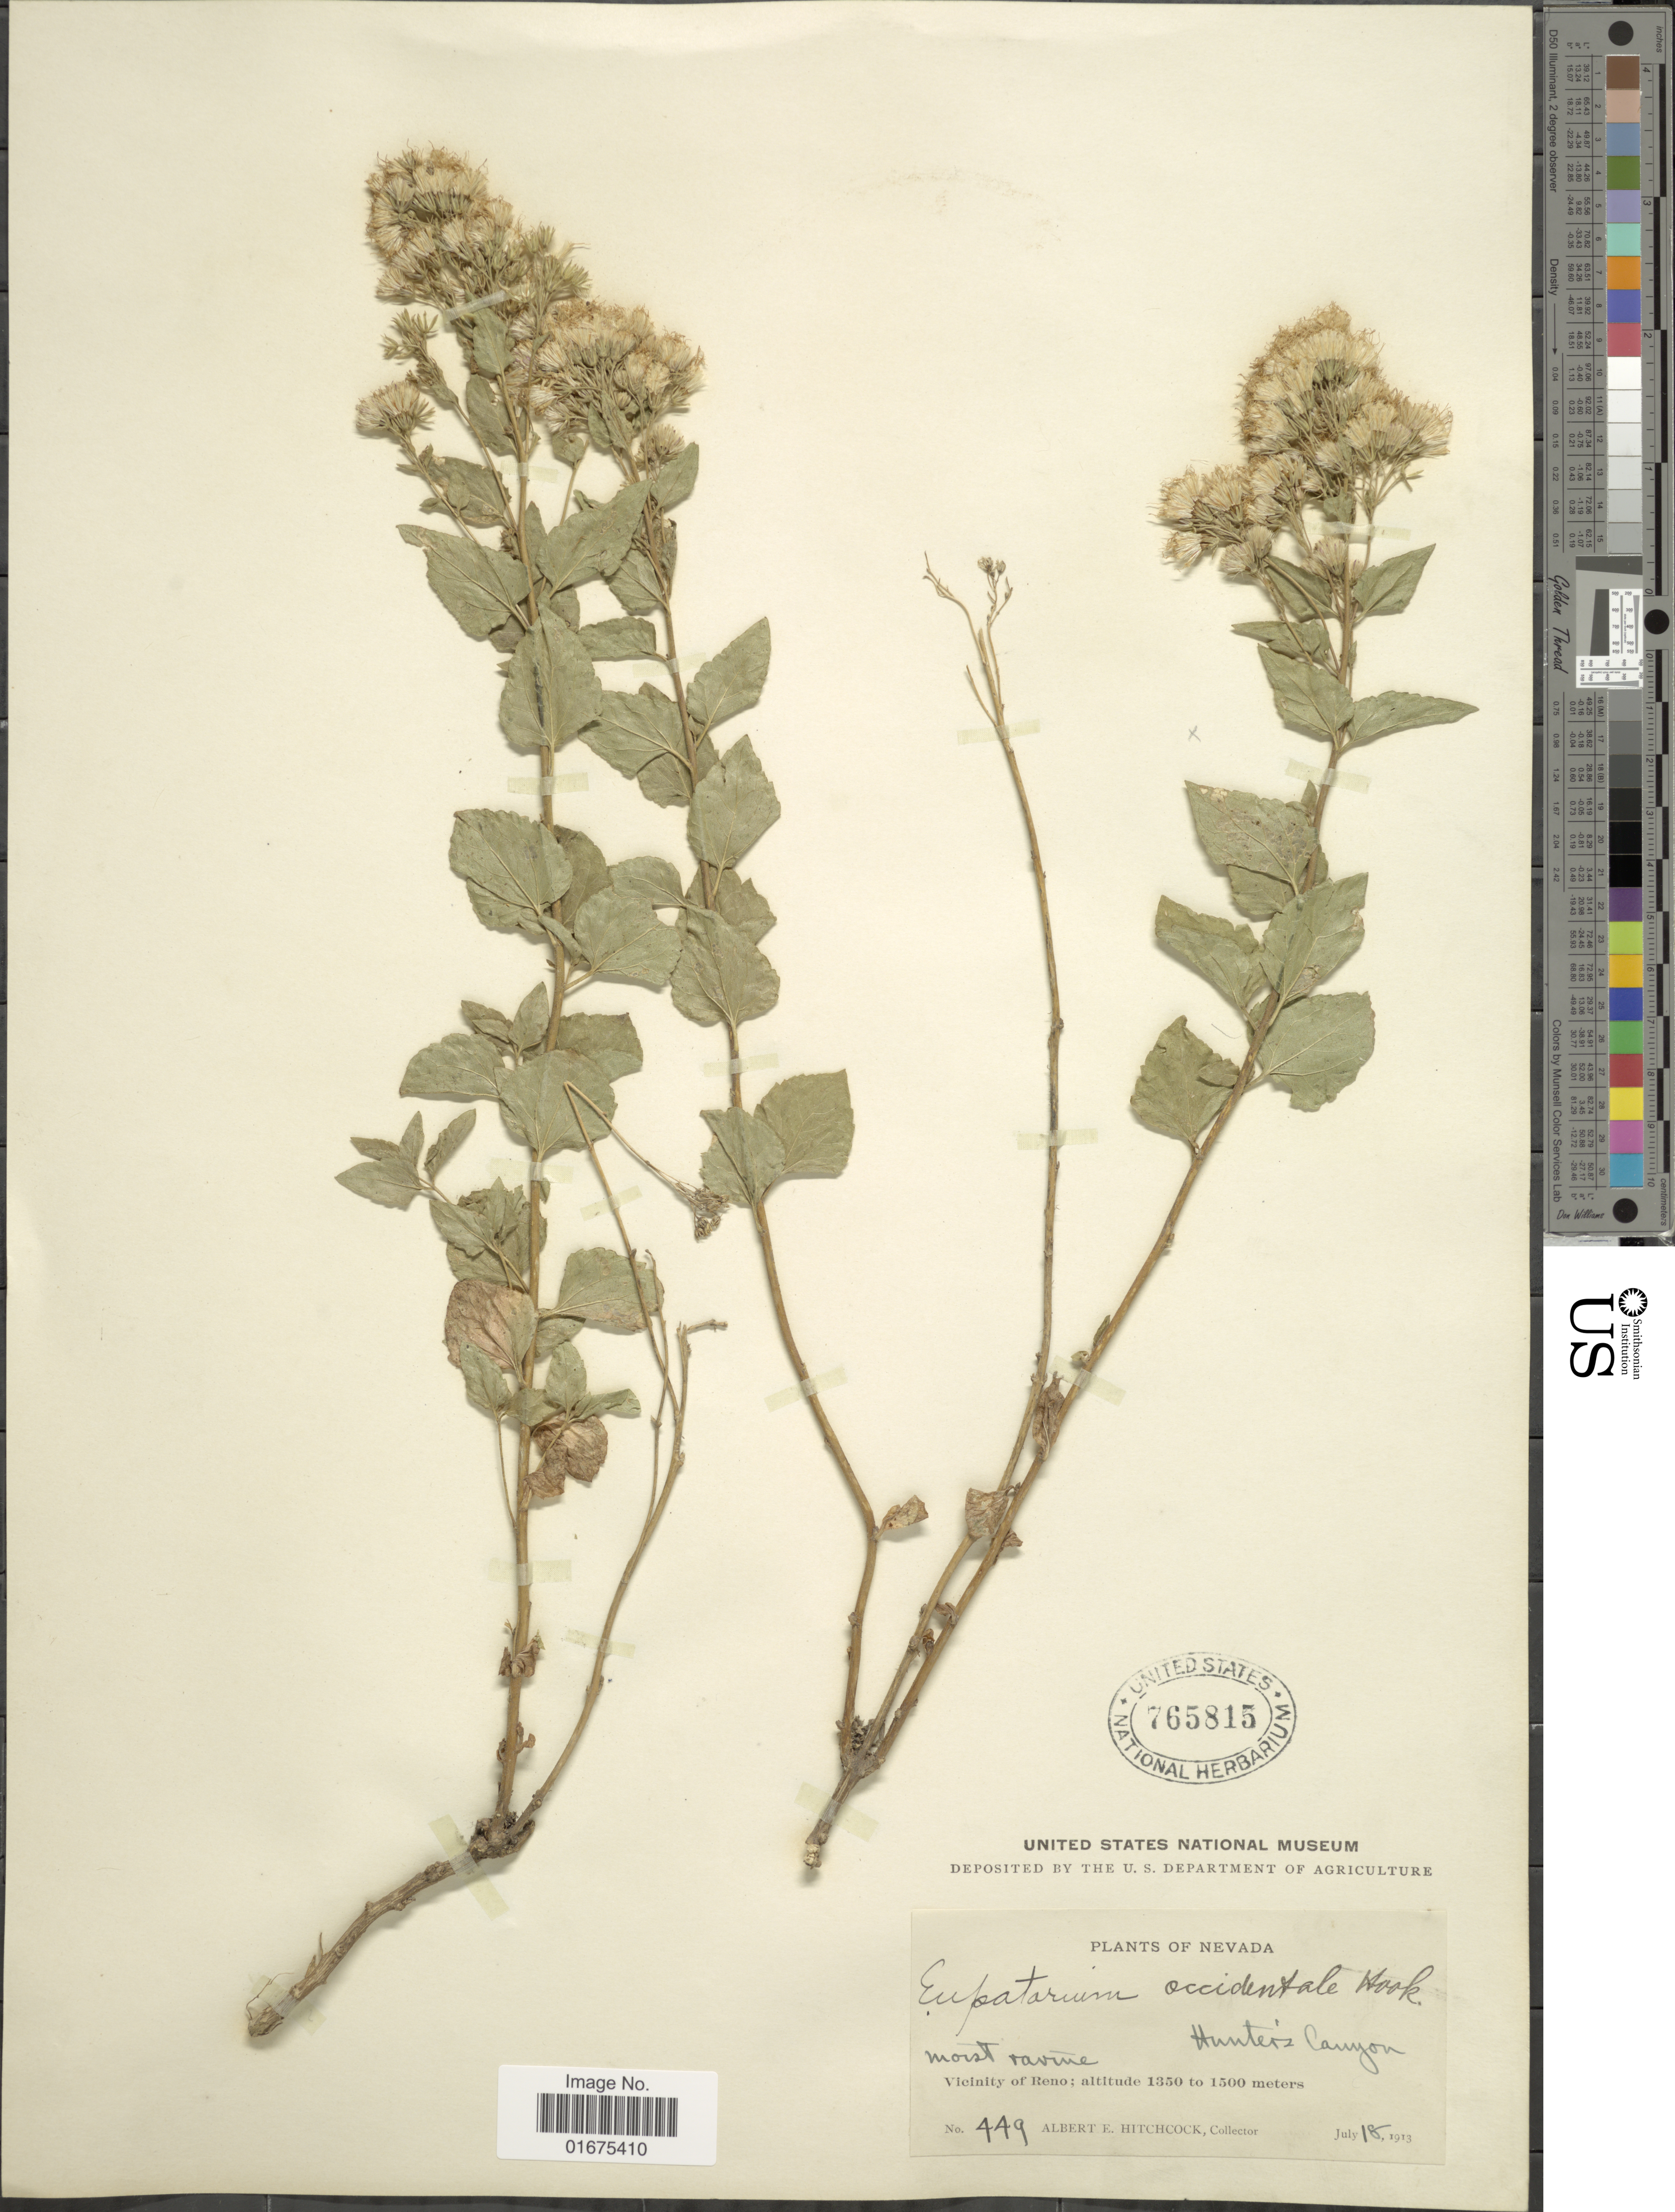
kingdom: Plantae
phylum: Tracheophyta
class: Magnoliopsida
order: Asterales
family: Asteraceae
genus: Ageratina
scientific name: Ageratina occidentalis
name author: (Hook.) R.M. King & H. Rob.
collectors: A. Hitchcock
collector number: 449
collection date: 1913-07-18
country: United States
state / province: Nevada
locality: Hunterz Canyon, Vicinity of Reno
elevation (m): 1350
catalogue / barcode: US 765815